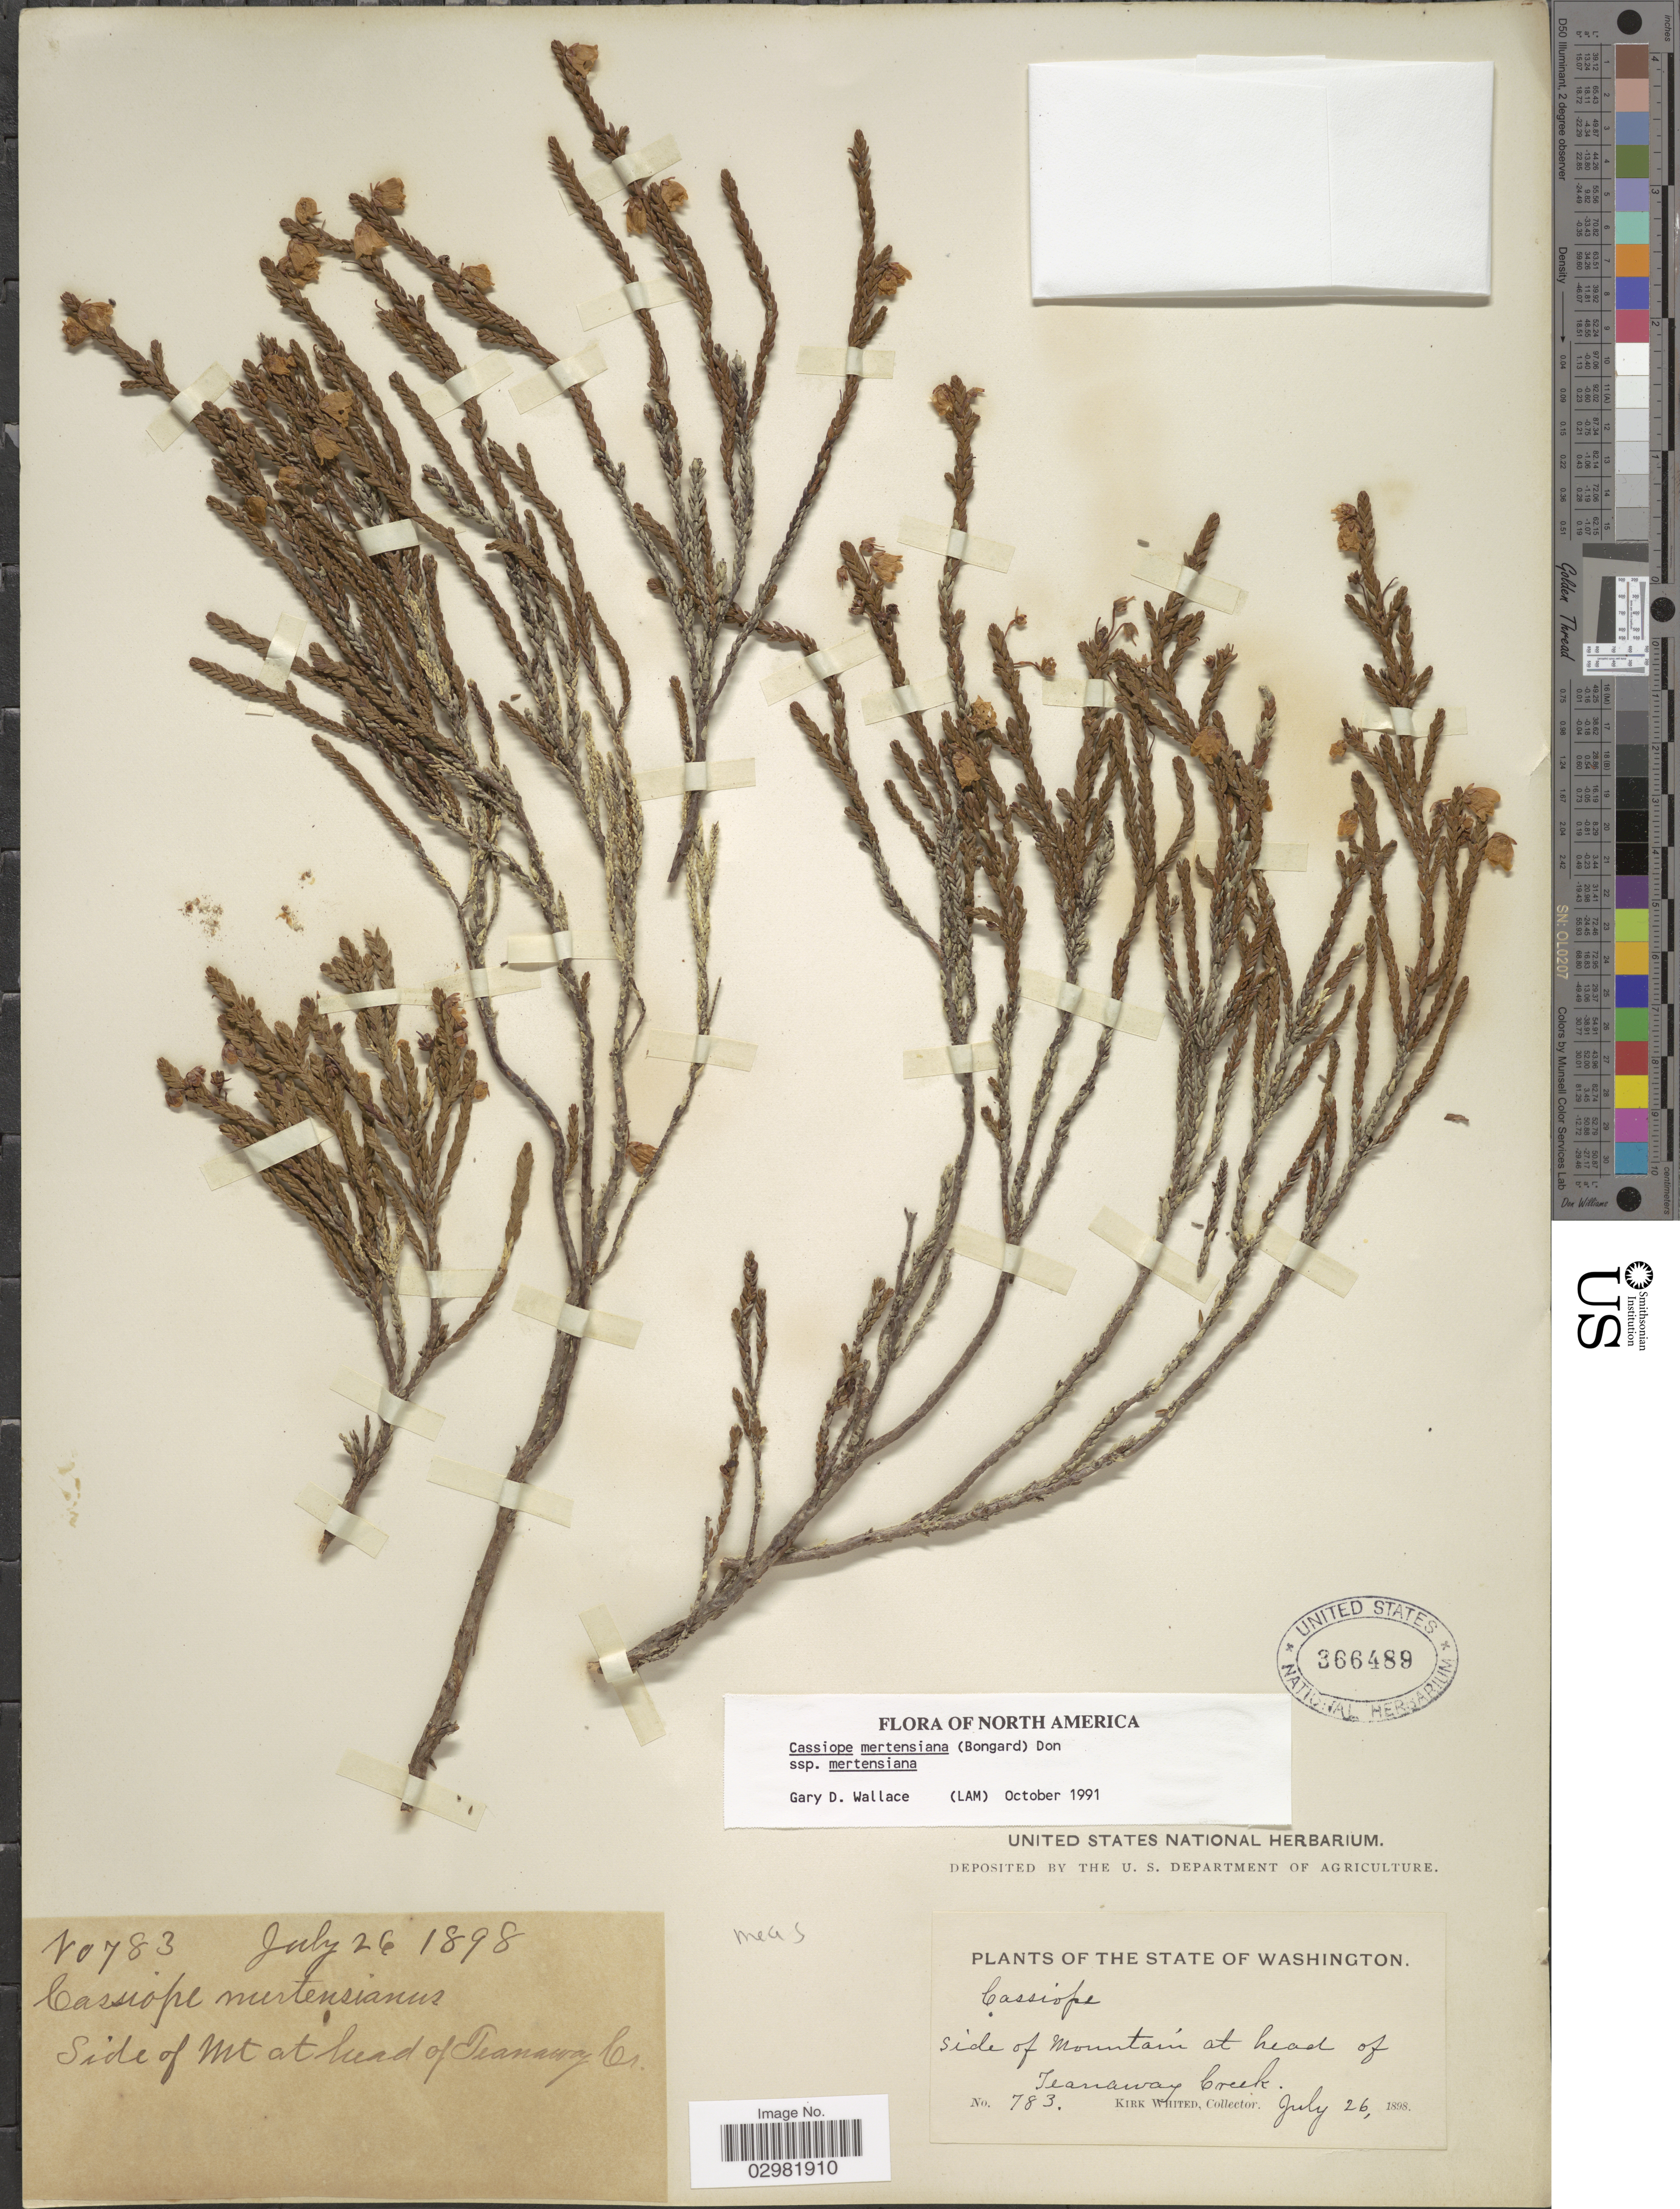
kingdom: Plantae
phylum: Tracheophyta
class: Magnoliopsida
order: Ericales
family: Ericaceae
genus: Cassiope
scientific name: Cassiope mertensiana subsp. mertensiana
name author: (Bong.) G. Don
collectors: K. Whited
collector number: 783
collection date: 1898-07-26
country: United States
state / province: Washington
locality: Side of Mountain at head of Teanaway Creek.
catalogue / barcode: US 366489